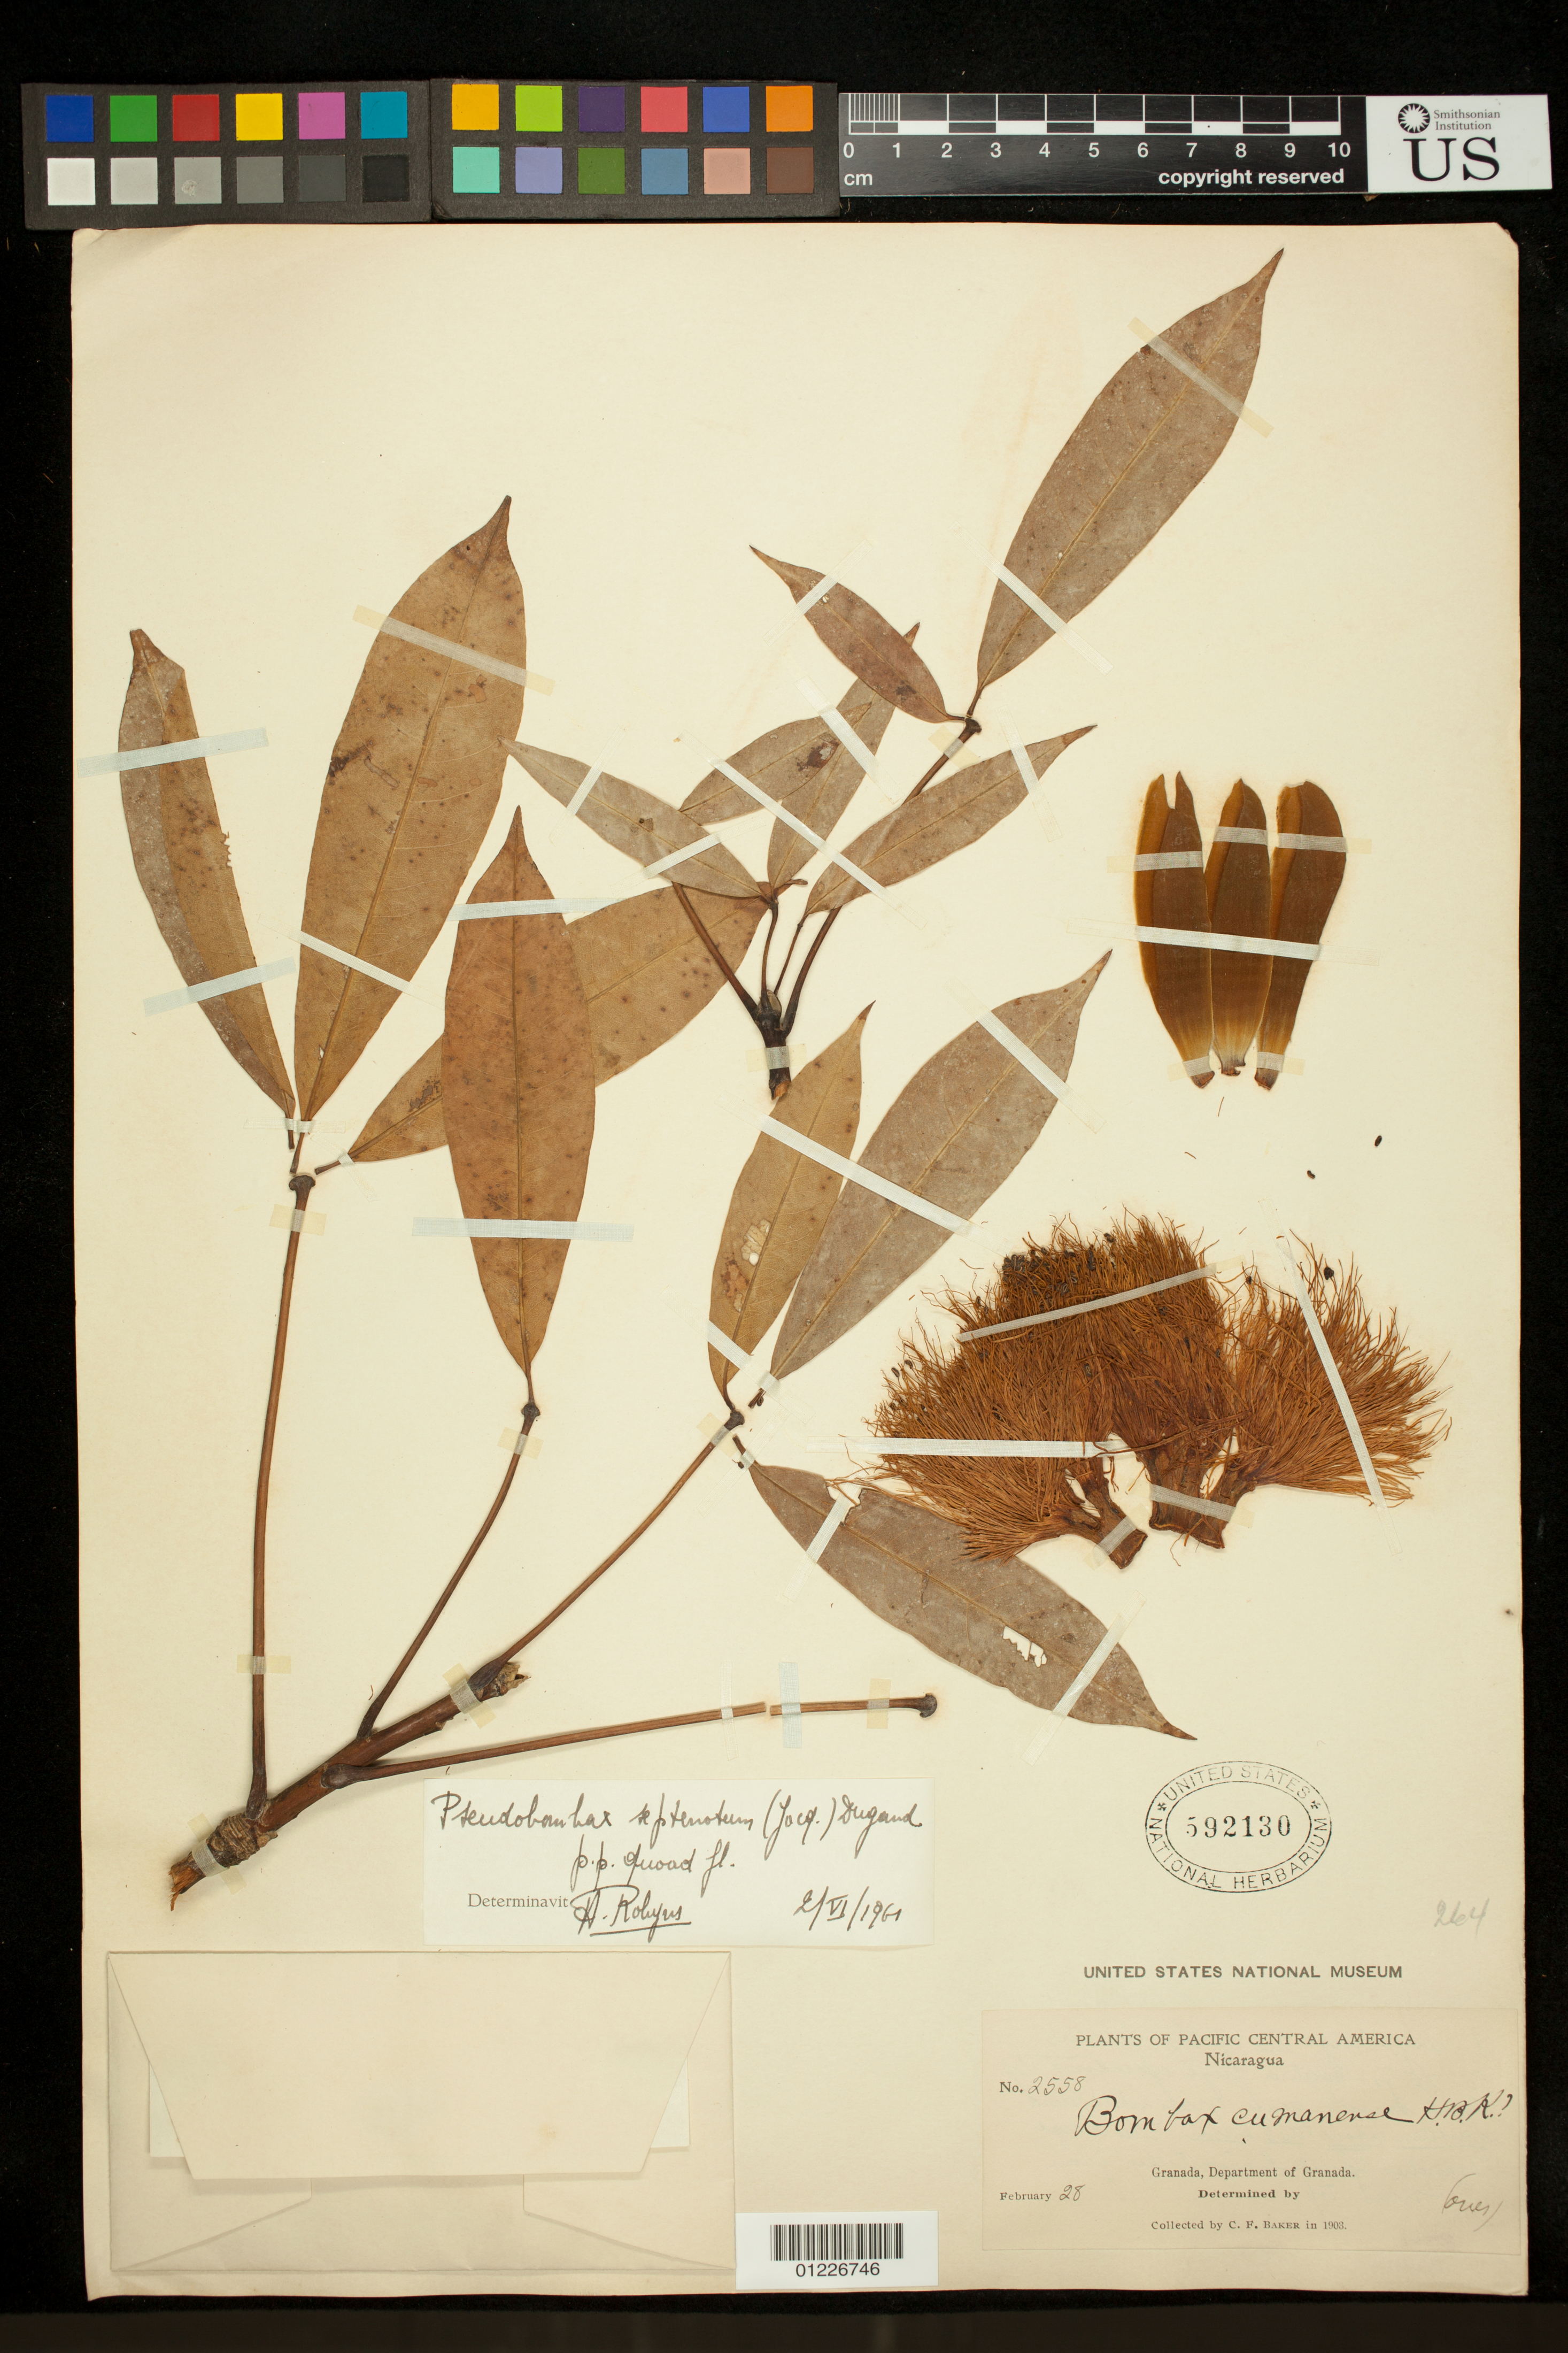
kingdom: Plantae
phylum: Tracheophyta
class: Magnoliopsida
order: Malvales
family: Malvaceae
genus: Pseudobombax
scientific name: Pseudobombax septenatum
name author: (Jacq.) Dugand G.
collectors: C. F. Baker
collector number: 2558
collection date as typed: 28 Feb 1903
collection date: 1903-02-28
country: Nicaragua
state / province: Granada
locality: Granada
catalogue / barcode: US 592130